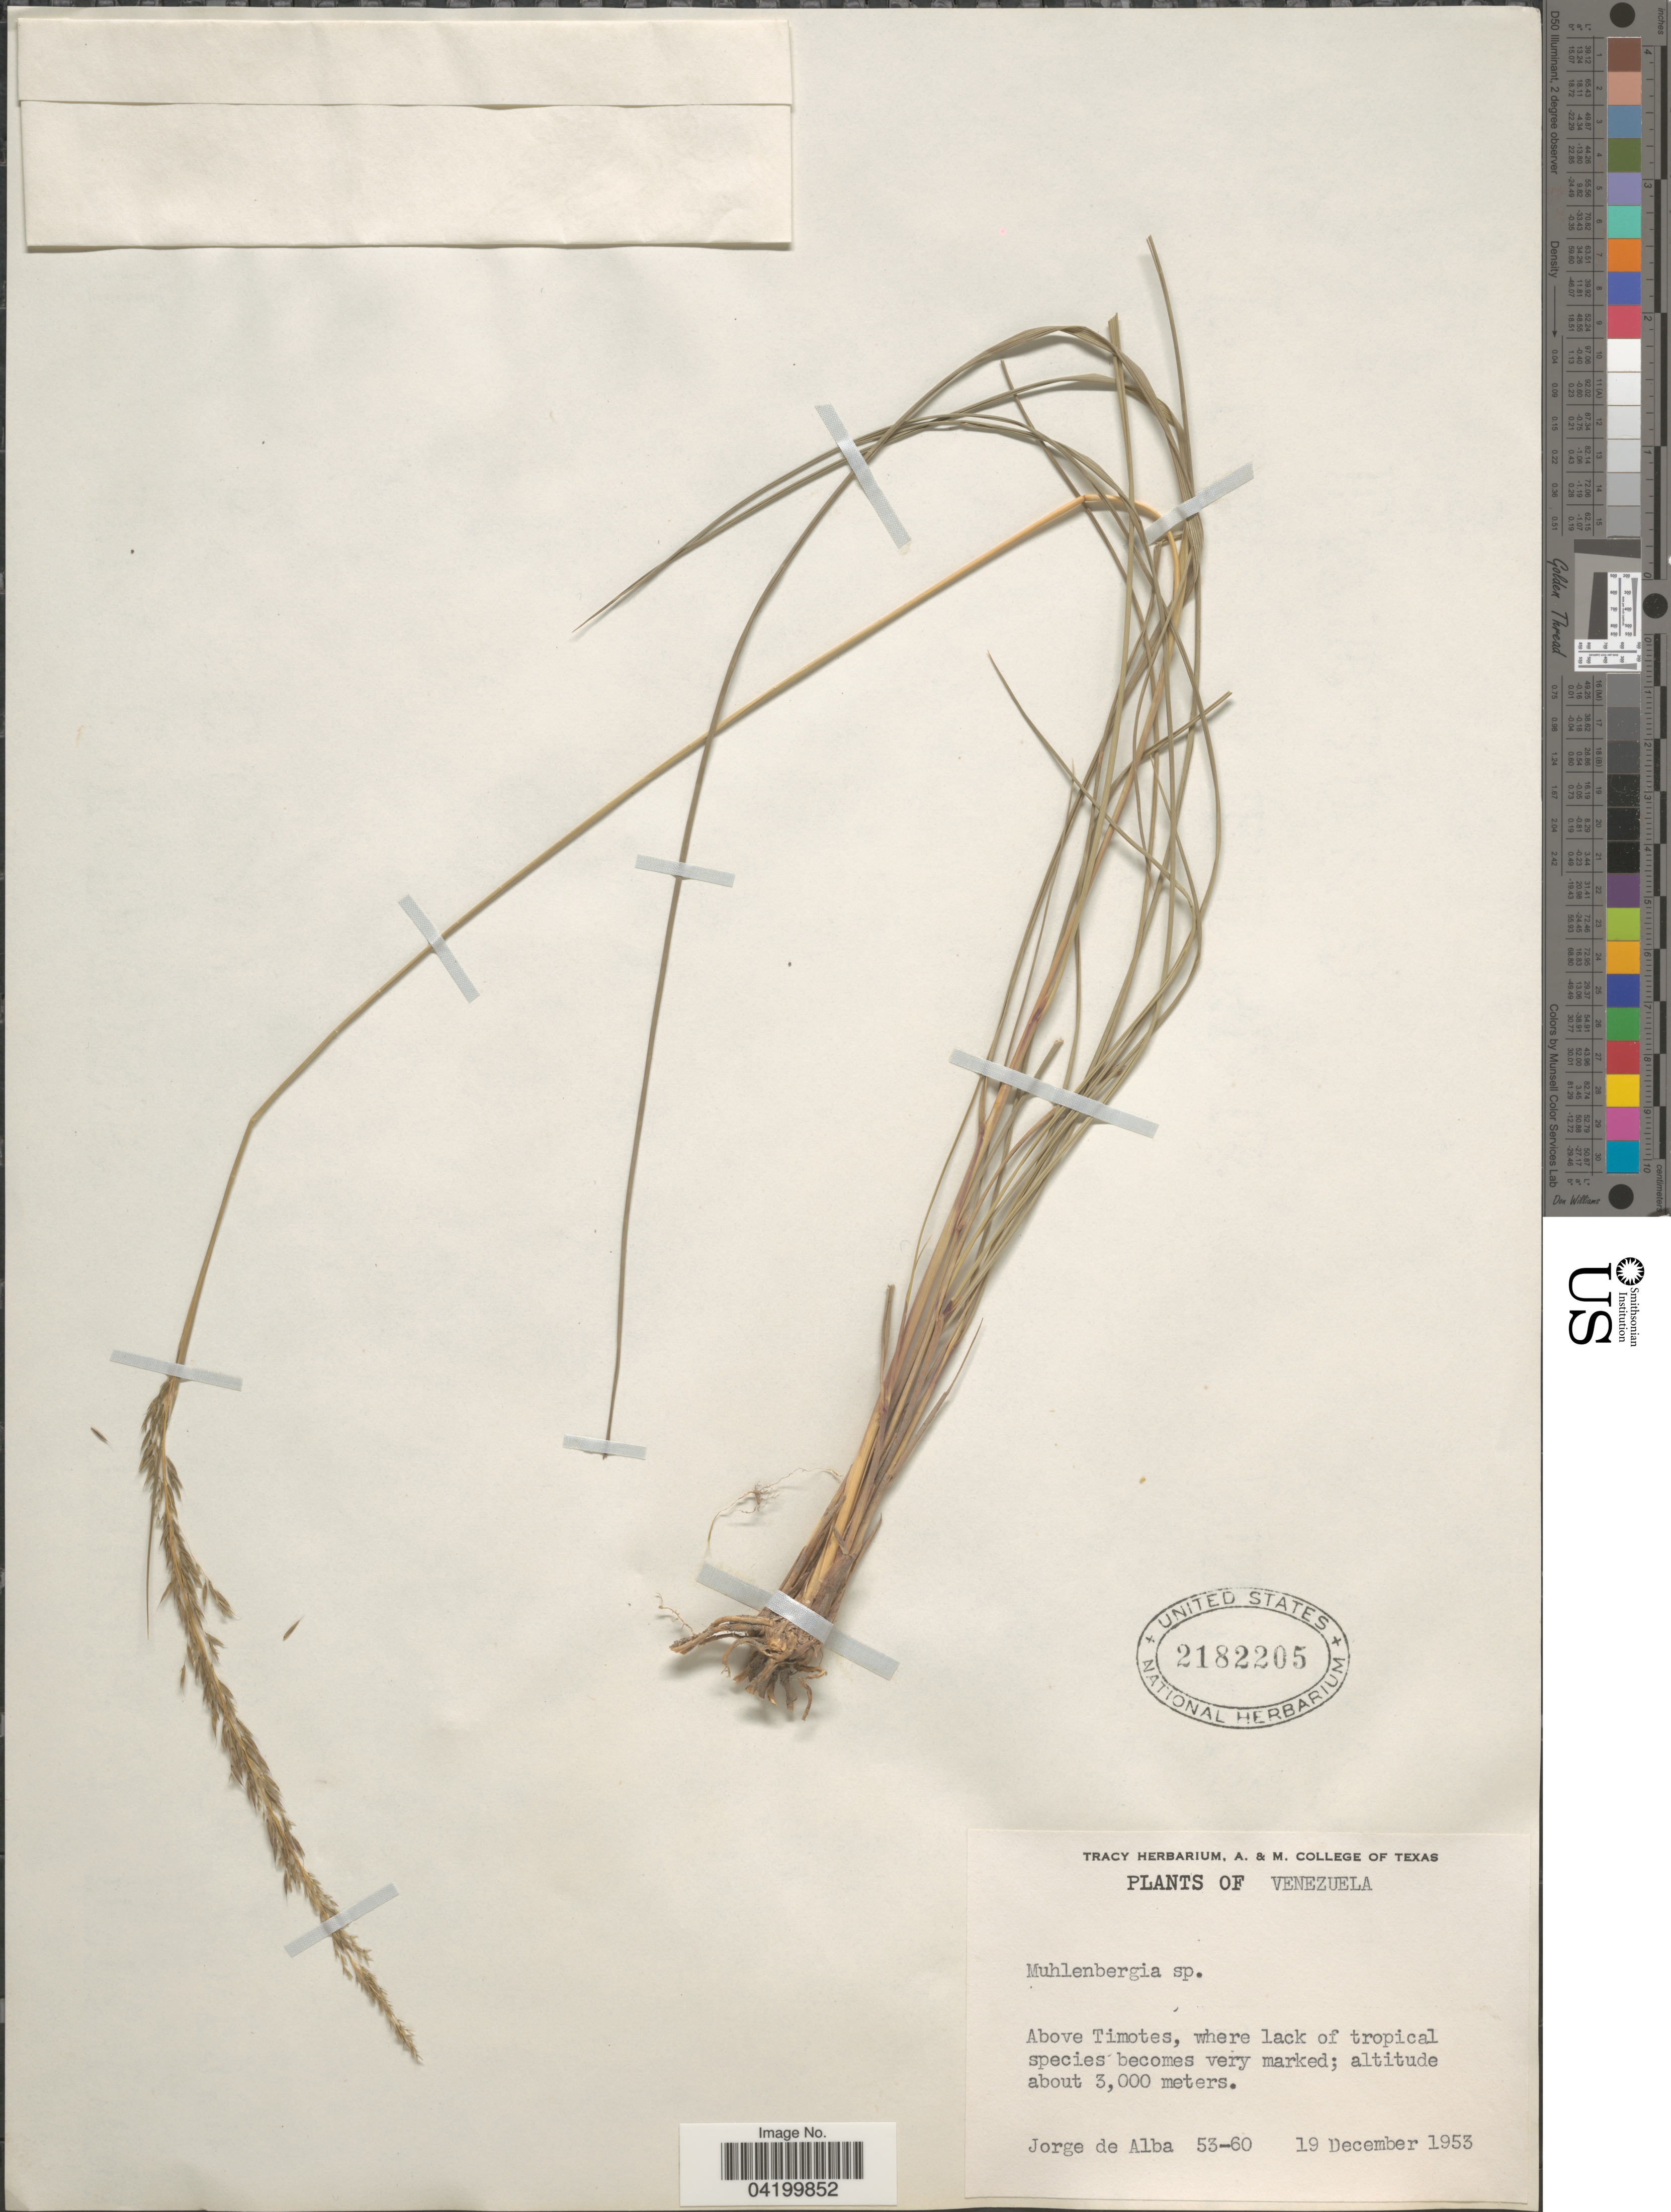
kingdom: Plantae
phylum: Tracheophyta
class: Liliopsida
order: Poales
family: Poaceae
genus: Muhlenbergia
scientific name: Muhlenbergia sp.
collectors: J. Alba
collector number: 53-60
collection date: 1953-12-19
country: Venezuela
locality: Above Timotes.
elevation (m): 3000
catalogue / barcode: US 2182205